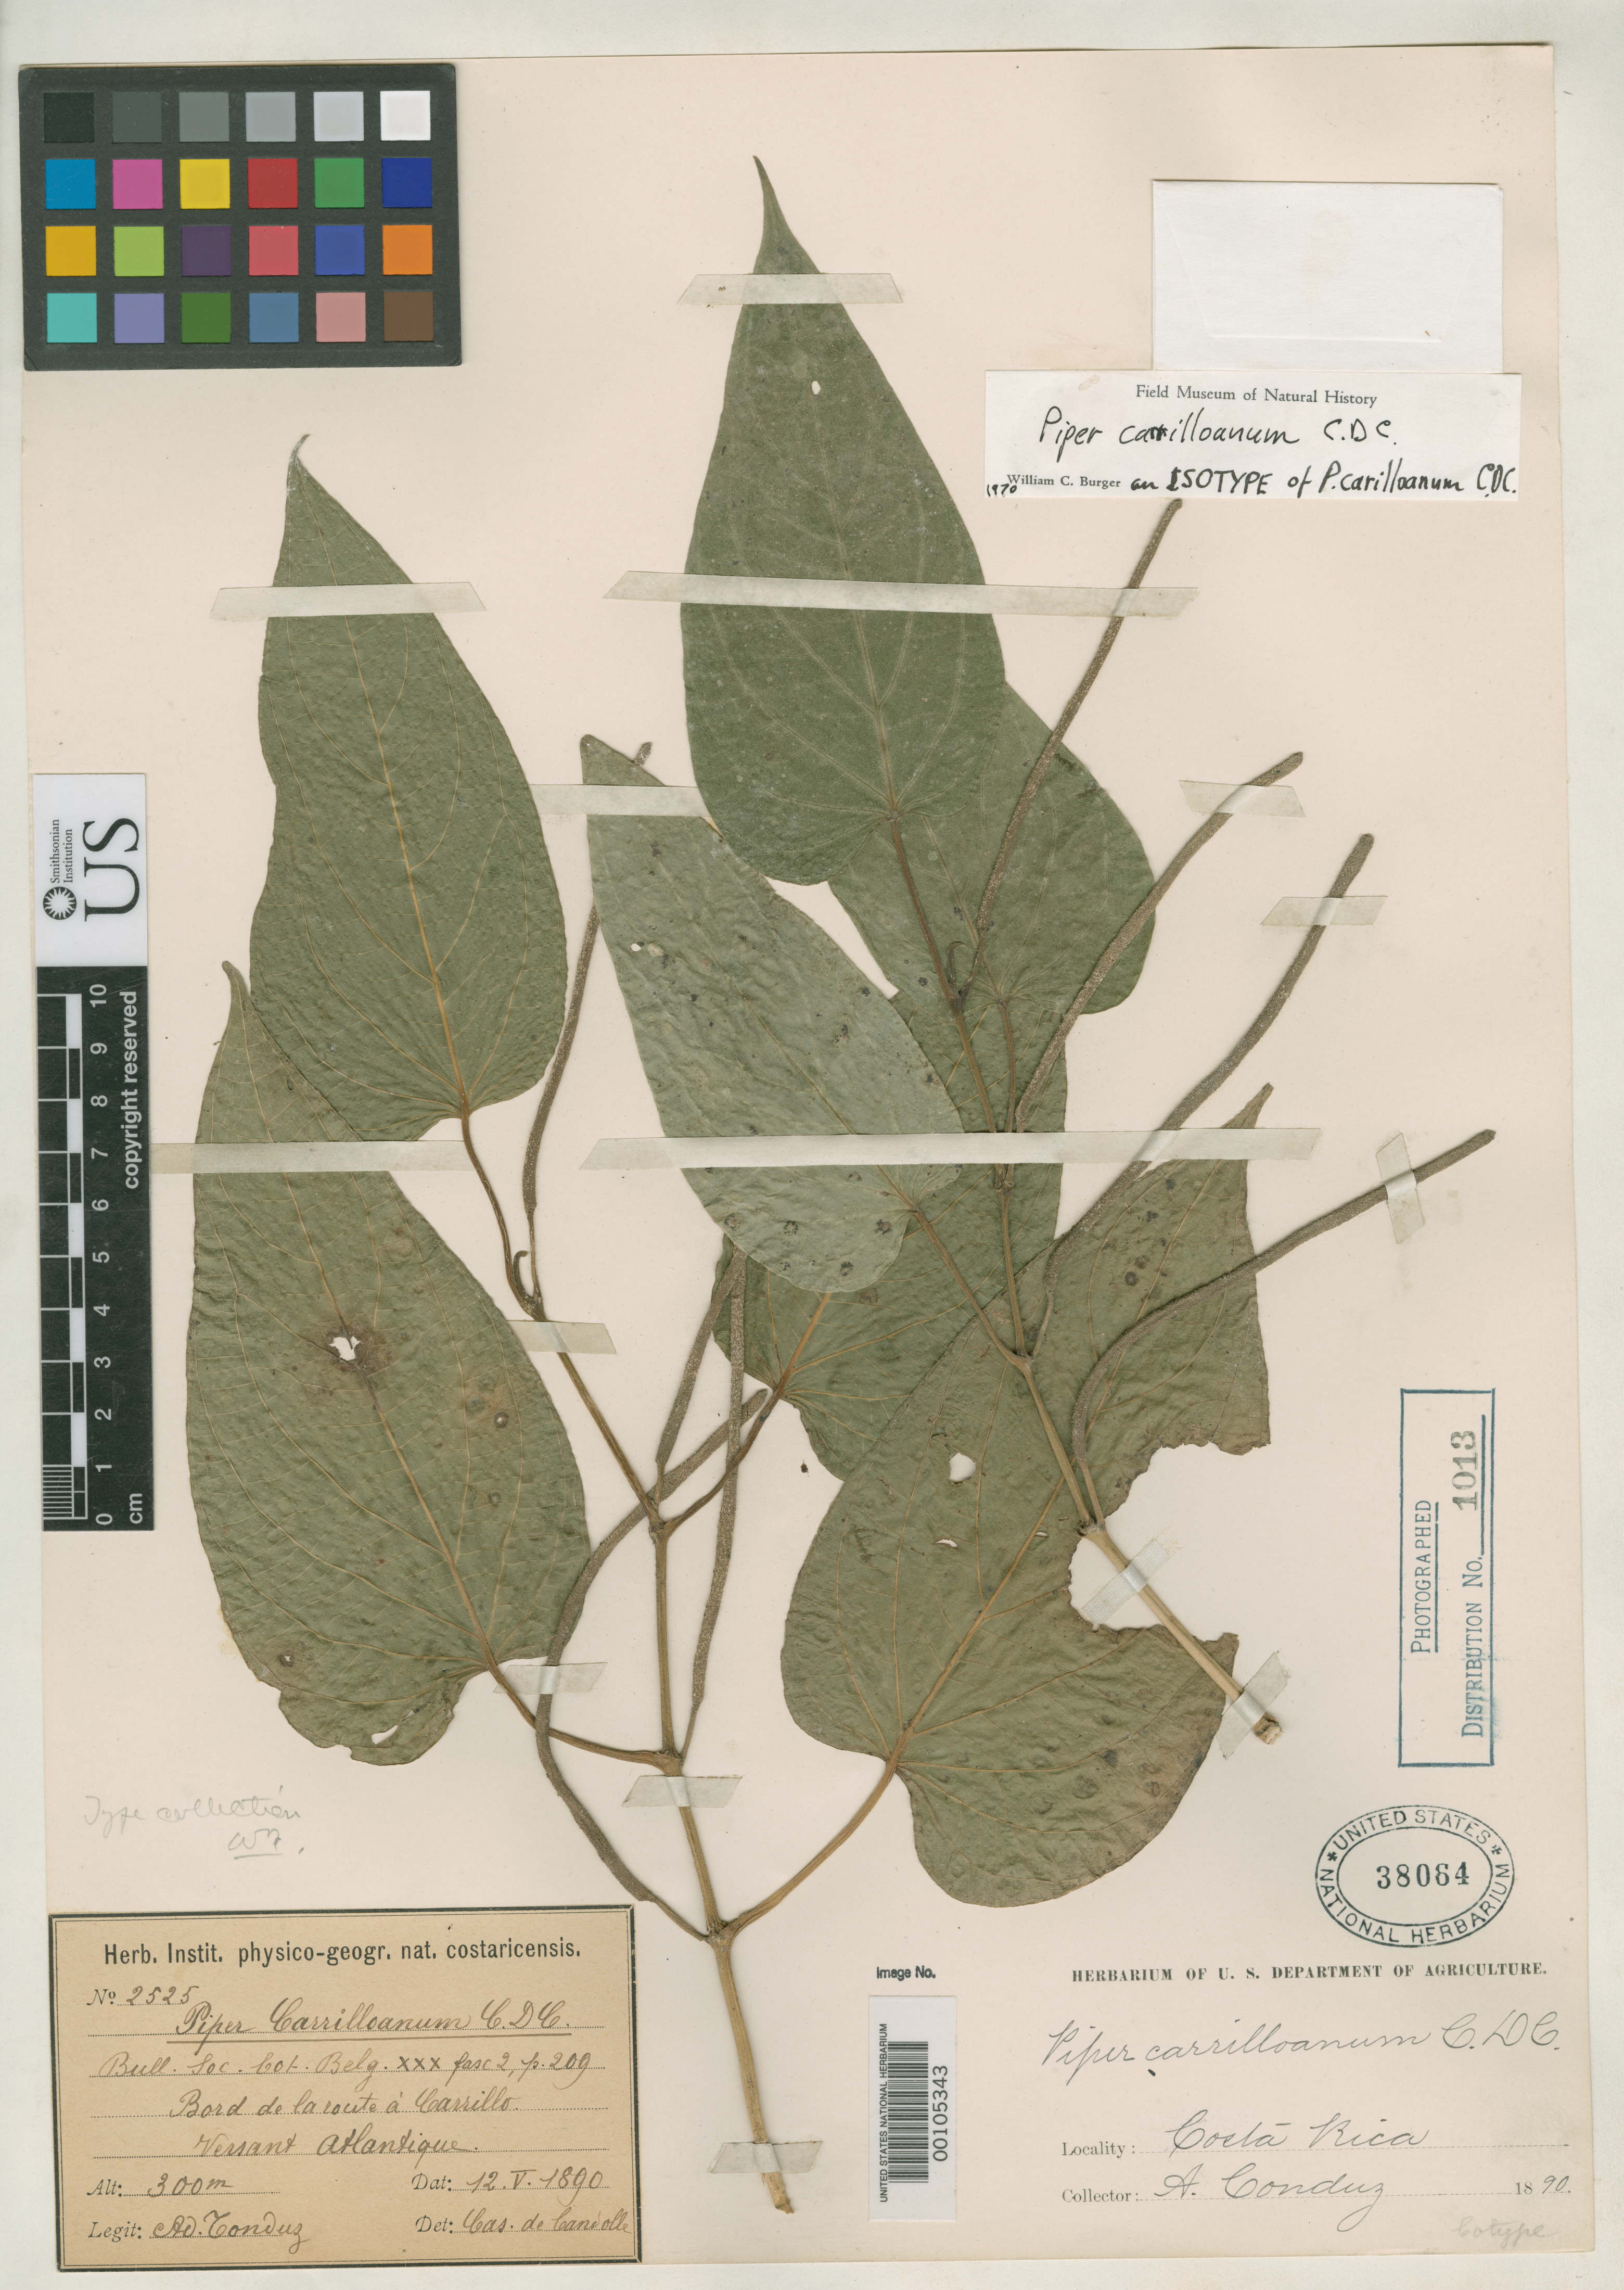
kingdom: Plantae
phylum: Tracheophyta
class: Magnoliopsida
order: Piperales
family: Piperaceae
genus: Piper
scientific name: Piper carrilloanum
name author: C. DC.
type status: Isotype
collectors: H. F. Pittier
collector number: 2525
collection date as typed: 12 May 1890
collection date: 1890-05-12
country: Costa Rica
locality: Route de Carrillo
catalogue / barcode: US 38064